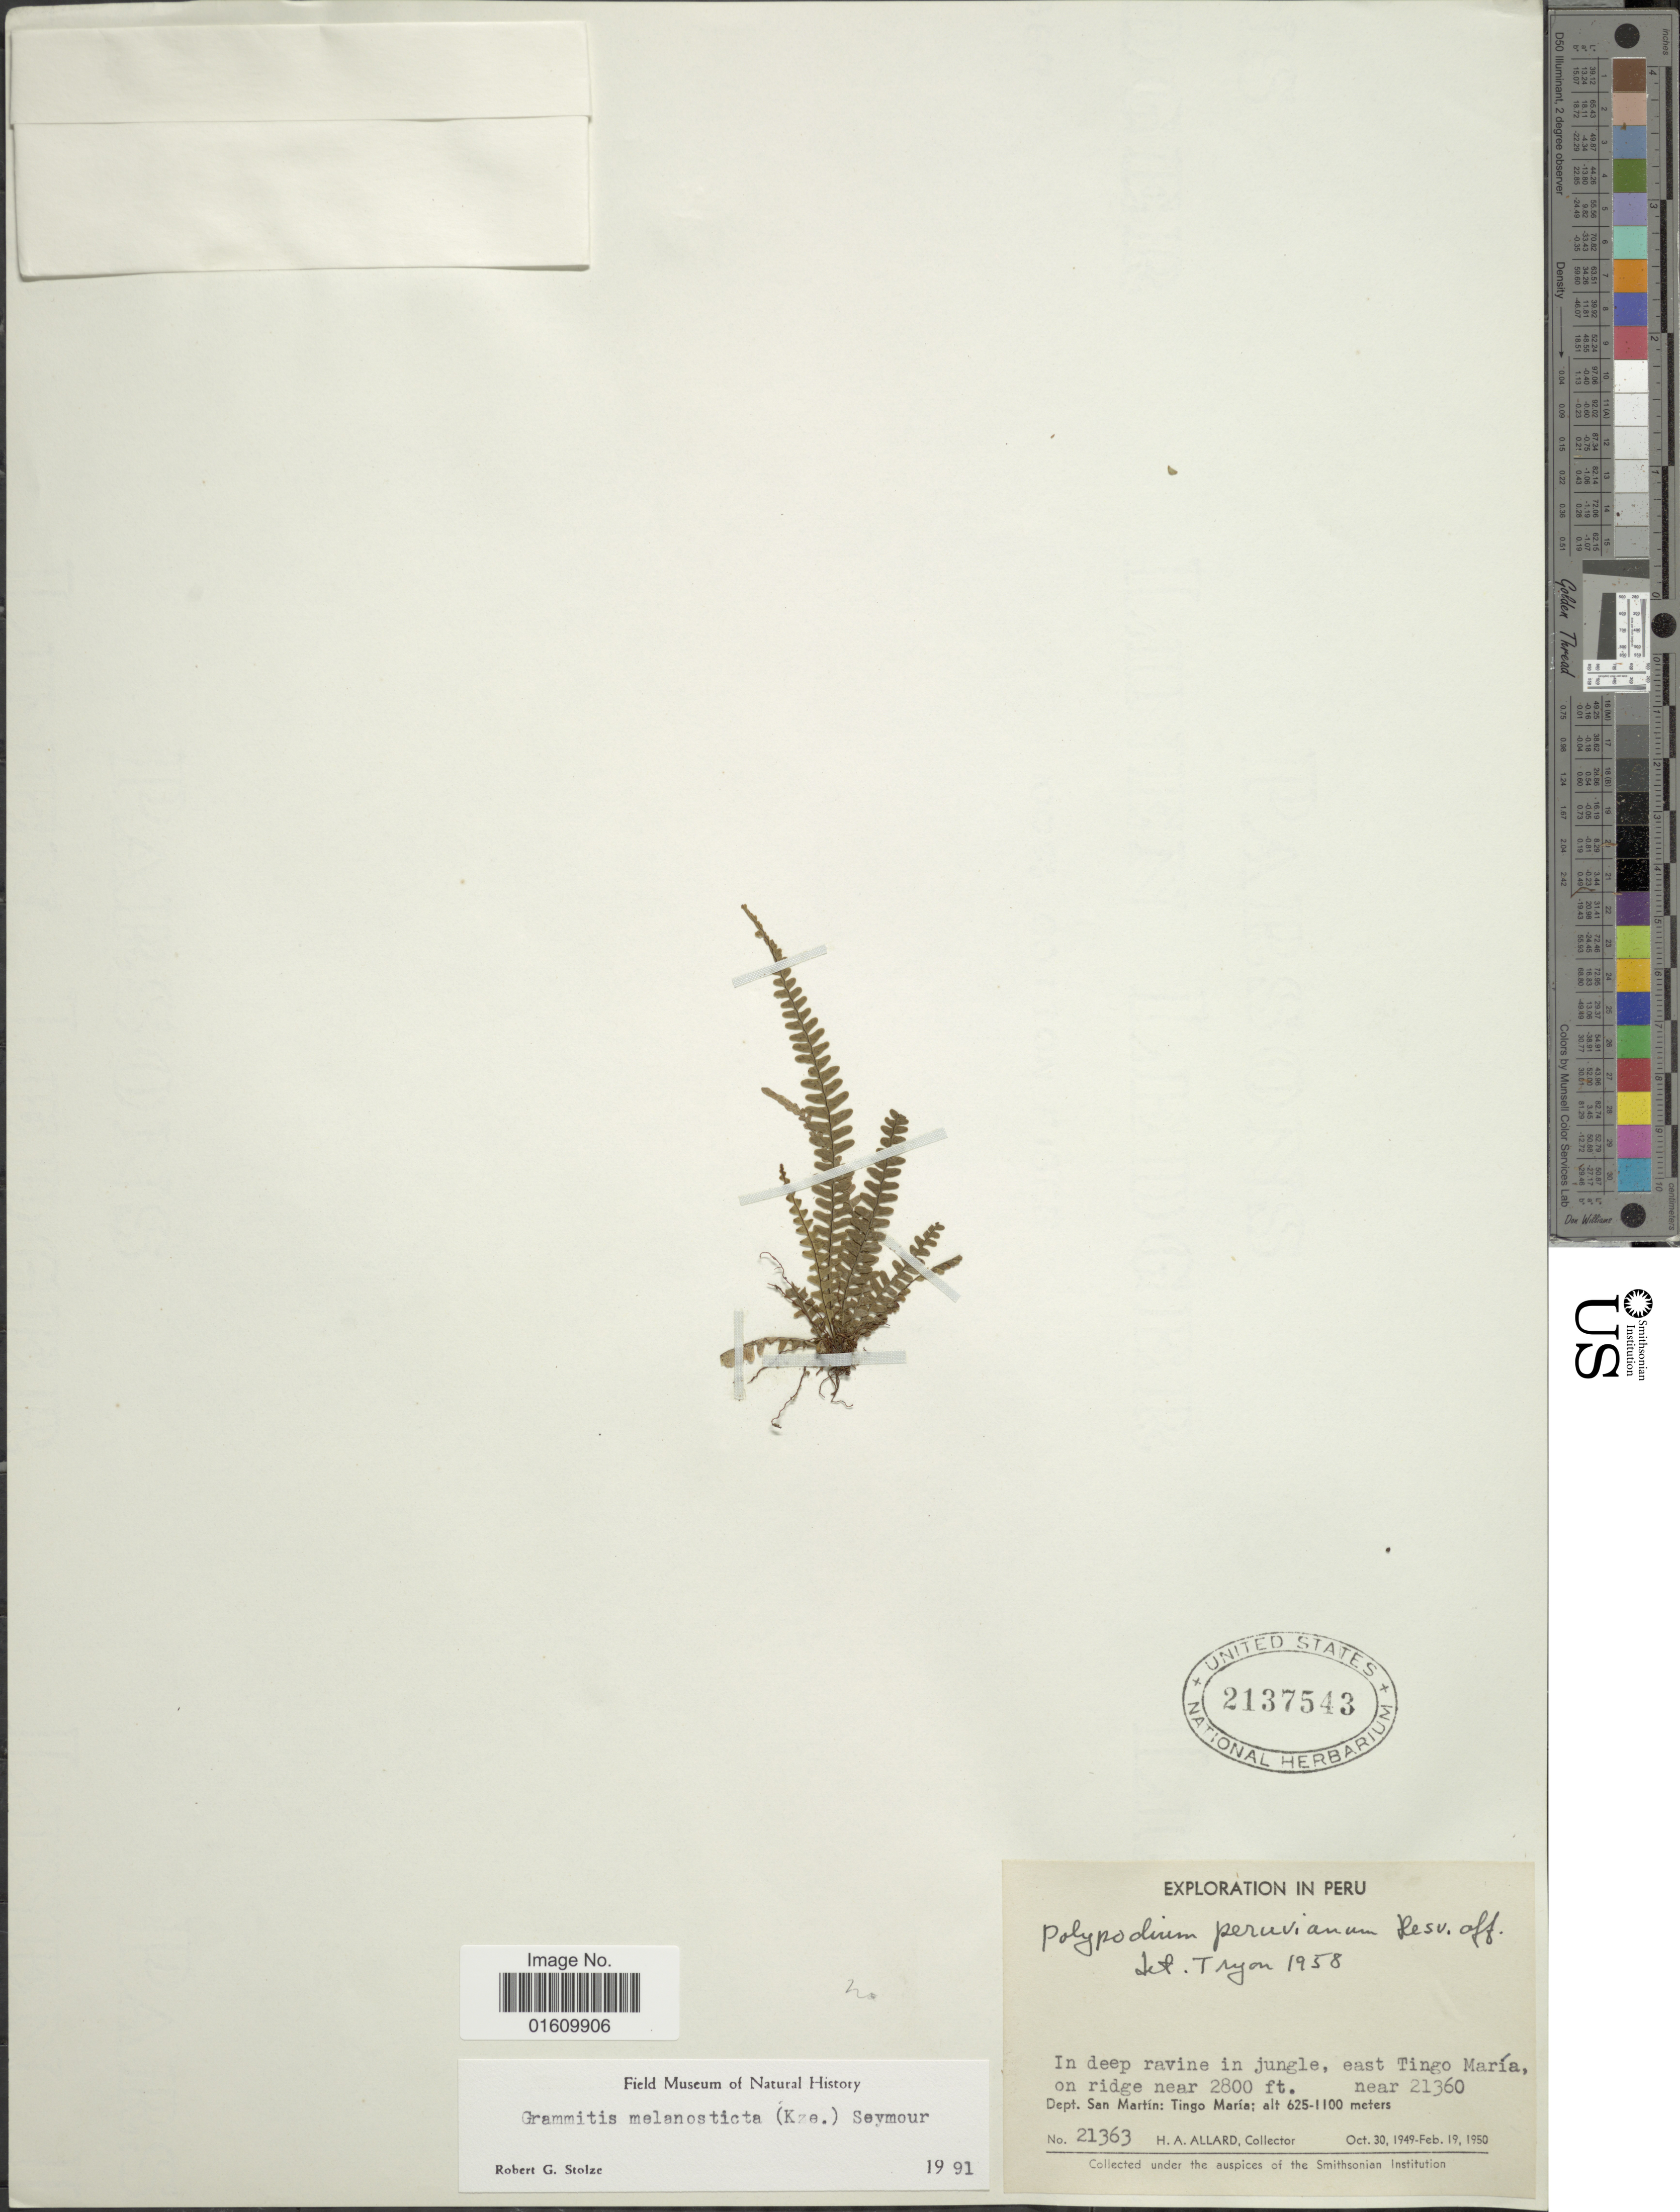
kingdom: Plantae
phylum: Tracheophyta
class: Polypodiopsida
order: Polypodiales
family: Polypodiaceae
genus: Melpomene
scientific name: Melpomene melanosticta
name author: (Kunze) A.R. Sm. & R.C. Moran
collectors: H. A. Allard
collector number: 21363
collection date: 1949-10-30/1950-02-19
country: Peru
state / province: San Martín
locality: In deep ravine in jungle, east Tingo Maria, on ridge, Dept. San Martin: Tingo Maria.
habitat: in deep ravine in jungle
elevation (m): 853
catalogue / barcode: US 2137543